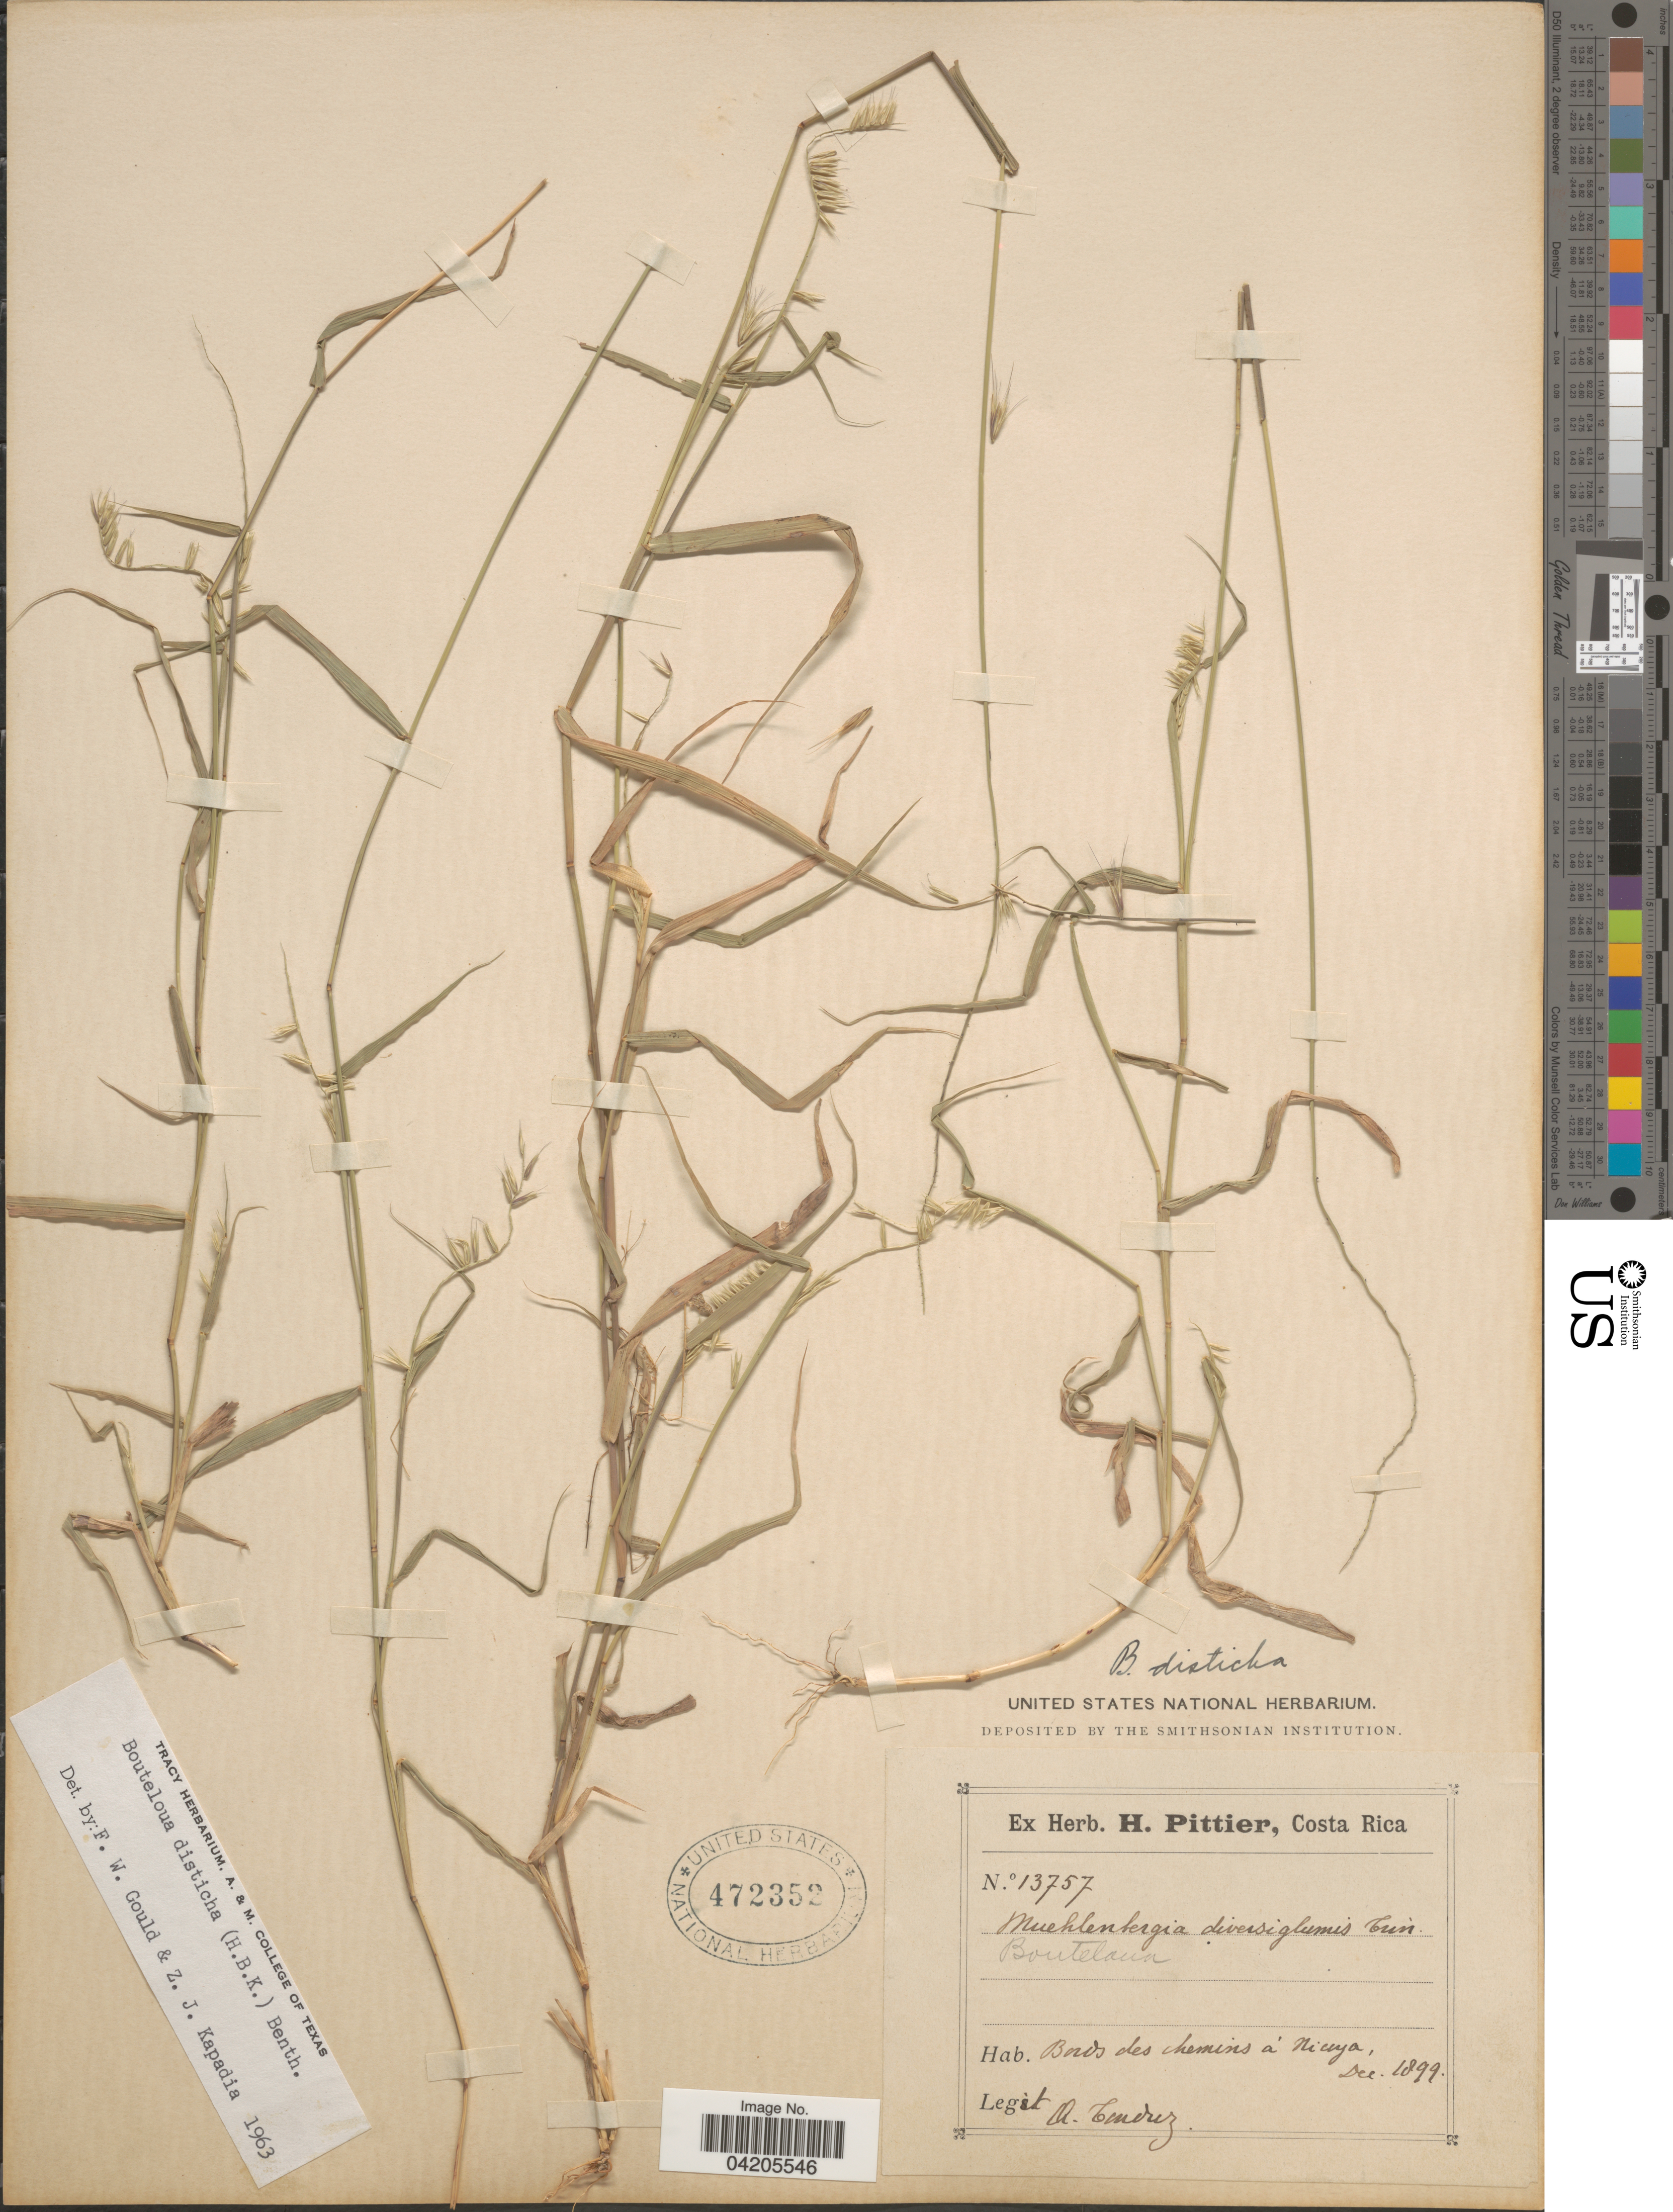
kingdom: Plantae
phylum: Tracheophyta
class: Liliopsida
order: Poales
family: Poaceae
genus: Bouteloua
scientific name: Bouteloua disticha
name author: (Kunth) Benth.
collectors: A. Tonduz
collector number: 13757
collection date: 1899-12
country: Costa Rica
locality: Bords des chemins à Nicoya.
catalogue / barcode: US 472352